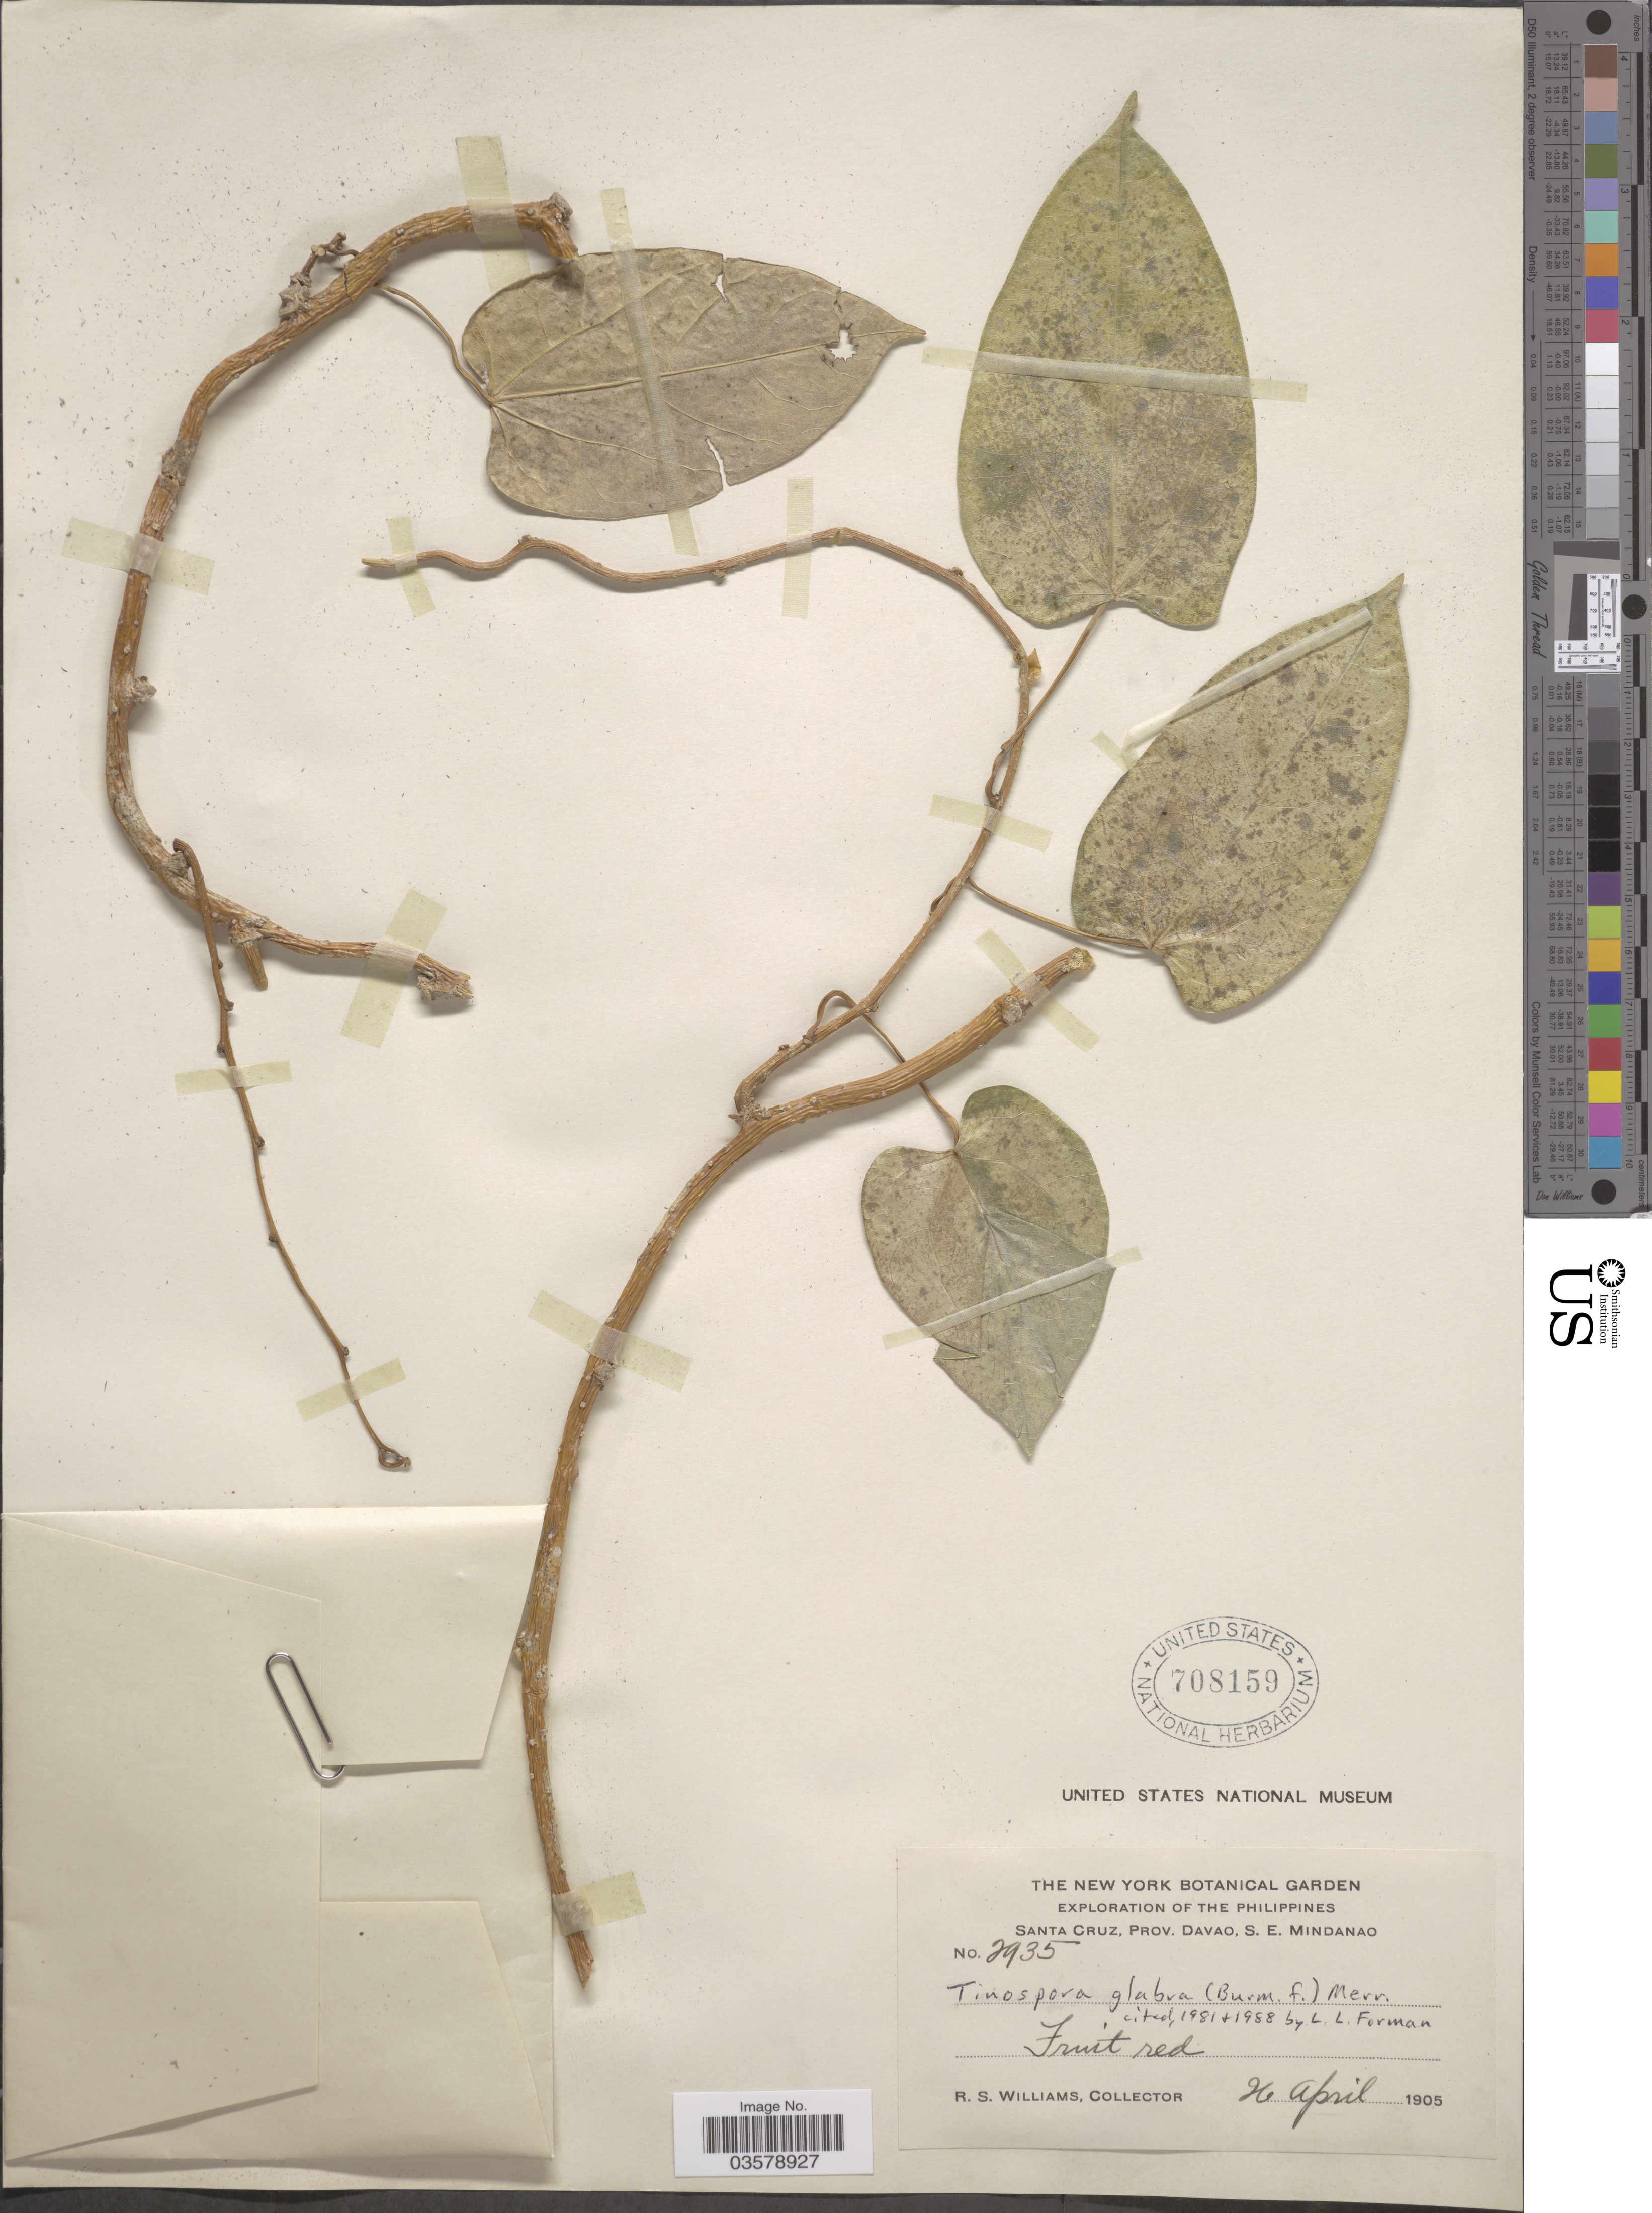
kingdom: Plantae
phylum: Tracheophyta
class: Magnoliopsida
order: Ranunculales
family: Menispermaceae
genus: Tinospora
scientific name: Tinospora glabra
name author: (Burm. f.) Merr.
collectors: R. S. Williams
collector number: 2935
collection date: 1905-04-26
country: Philippines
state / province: Davao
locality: Santa Cruz, Prov. Davao, S.E. Mindanao.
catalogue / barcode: US 708159